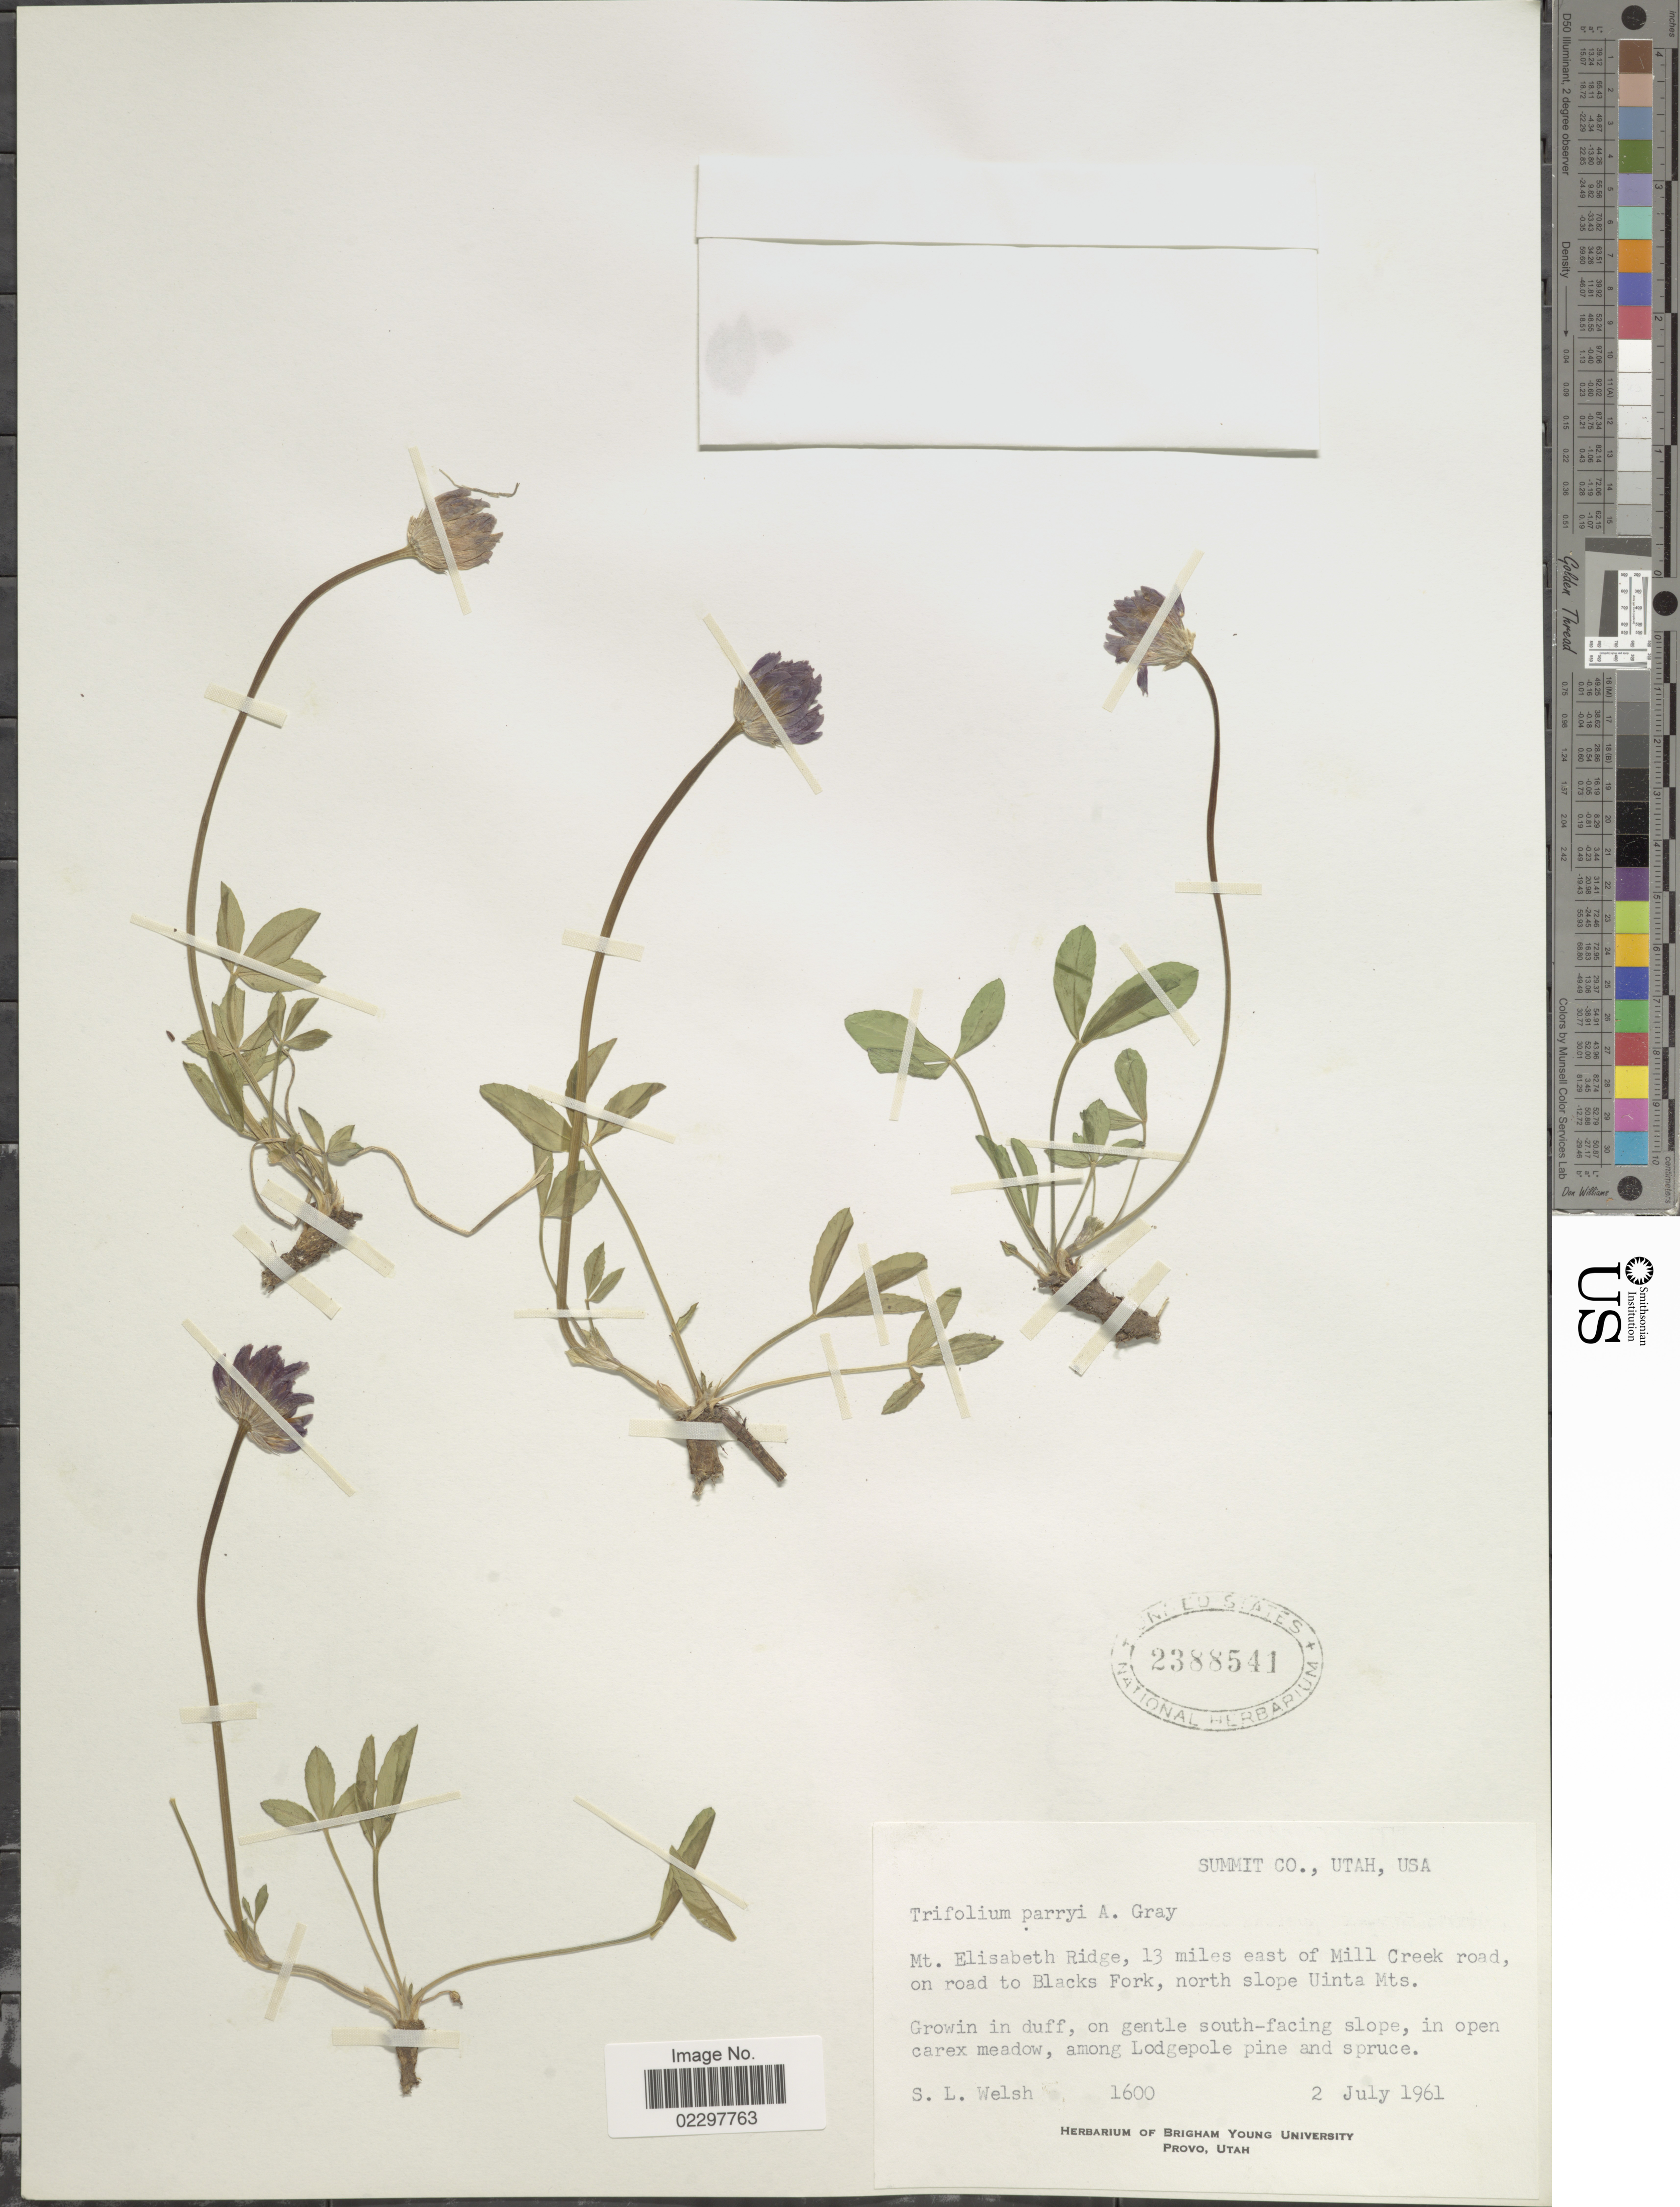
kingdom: Plantae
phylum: Tracheophyta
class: Magnoliopsida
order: Fabales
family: Fabaceae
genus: Trifolium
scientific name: Trifolium parryi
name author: A. Gray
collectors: S. Welsh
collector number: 1600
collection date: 1961-07-02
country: United States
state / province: Utah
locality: Summit Co, Mt Elisabeth Ridge, 13 miles east of Mill Creek road, on road to Blacks Fork, north slope Uinta Mts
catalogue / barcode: US 2388541